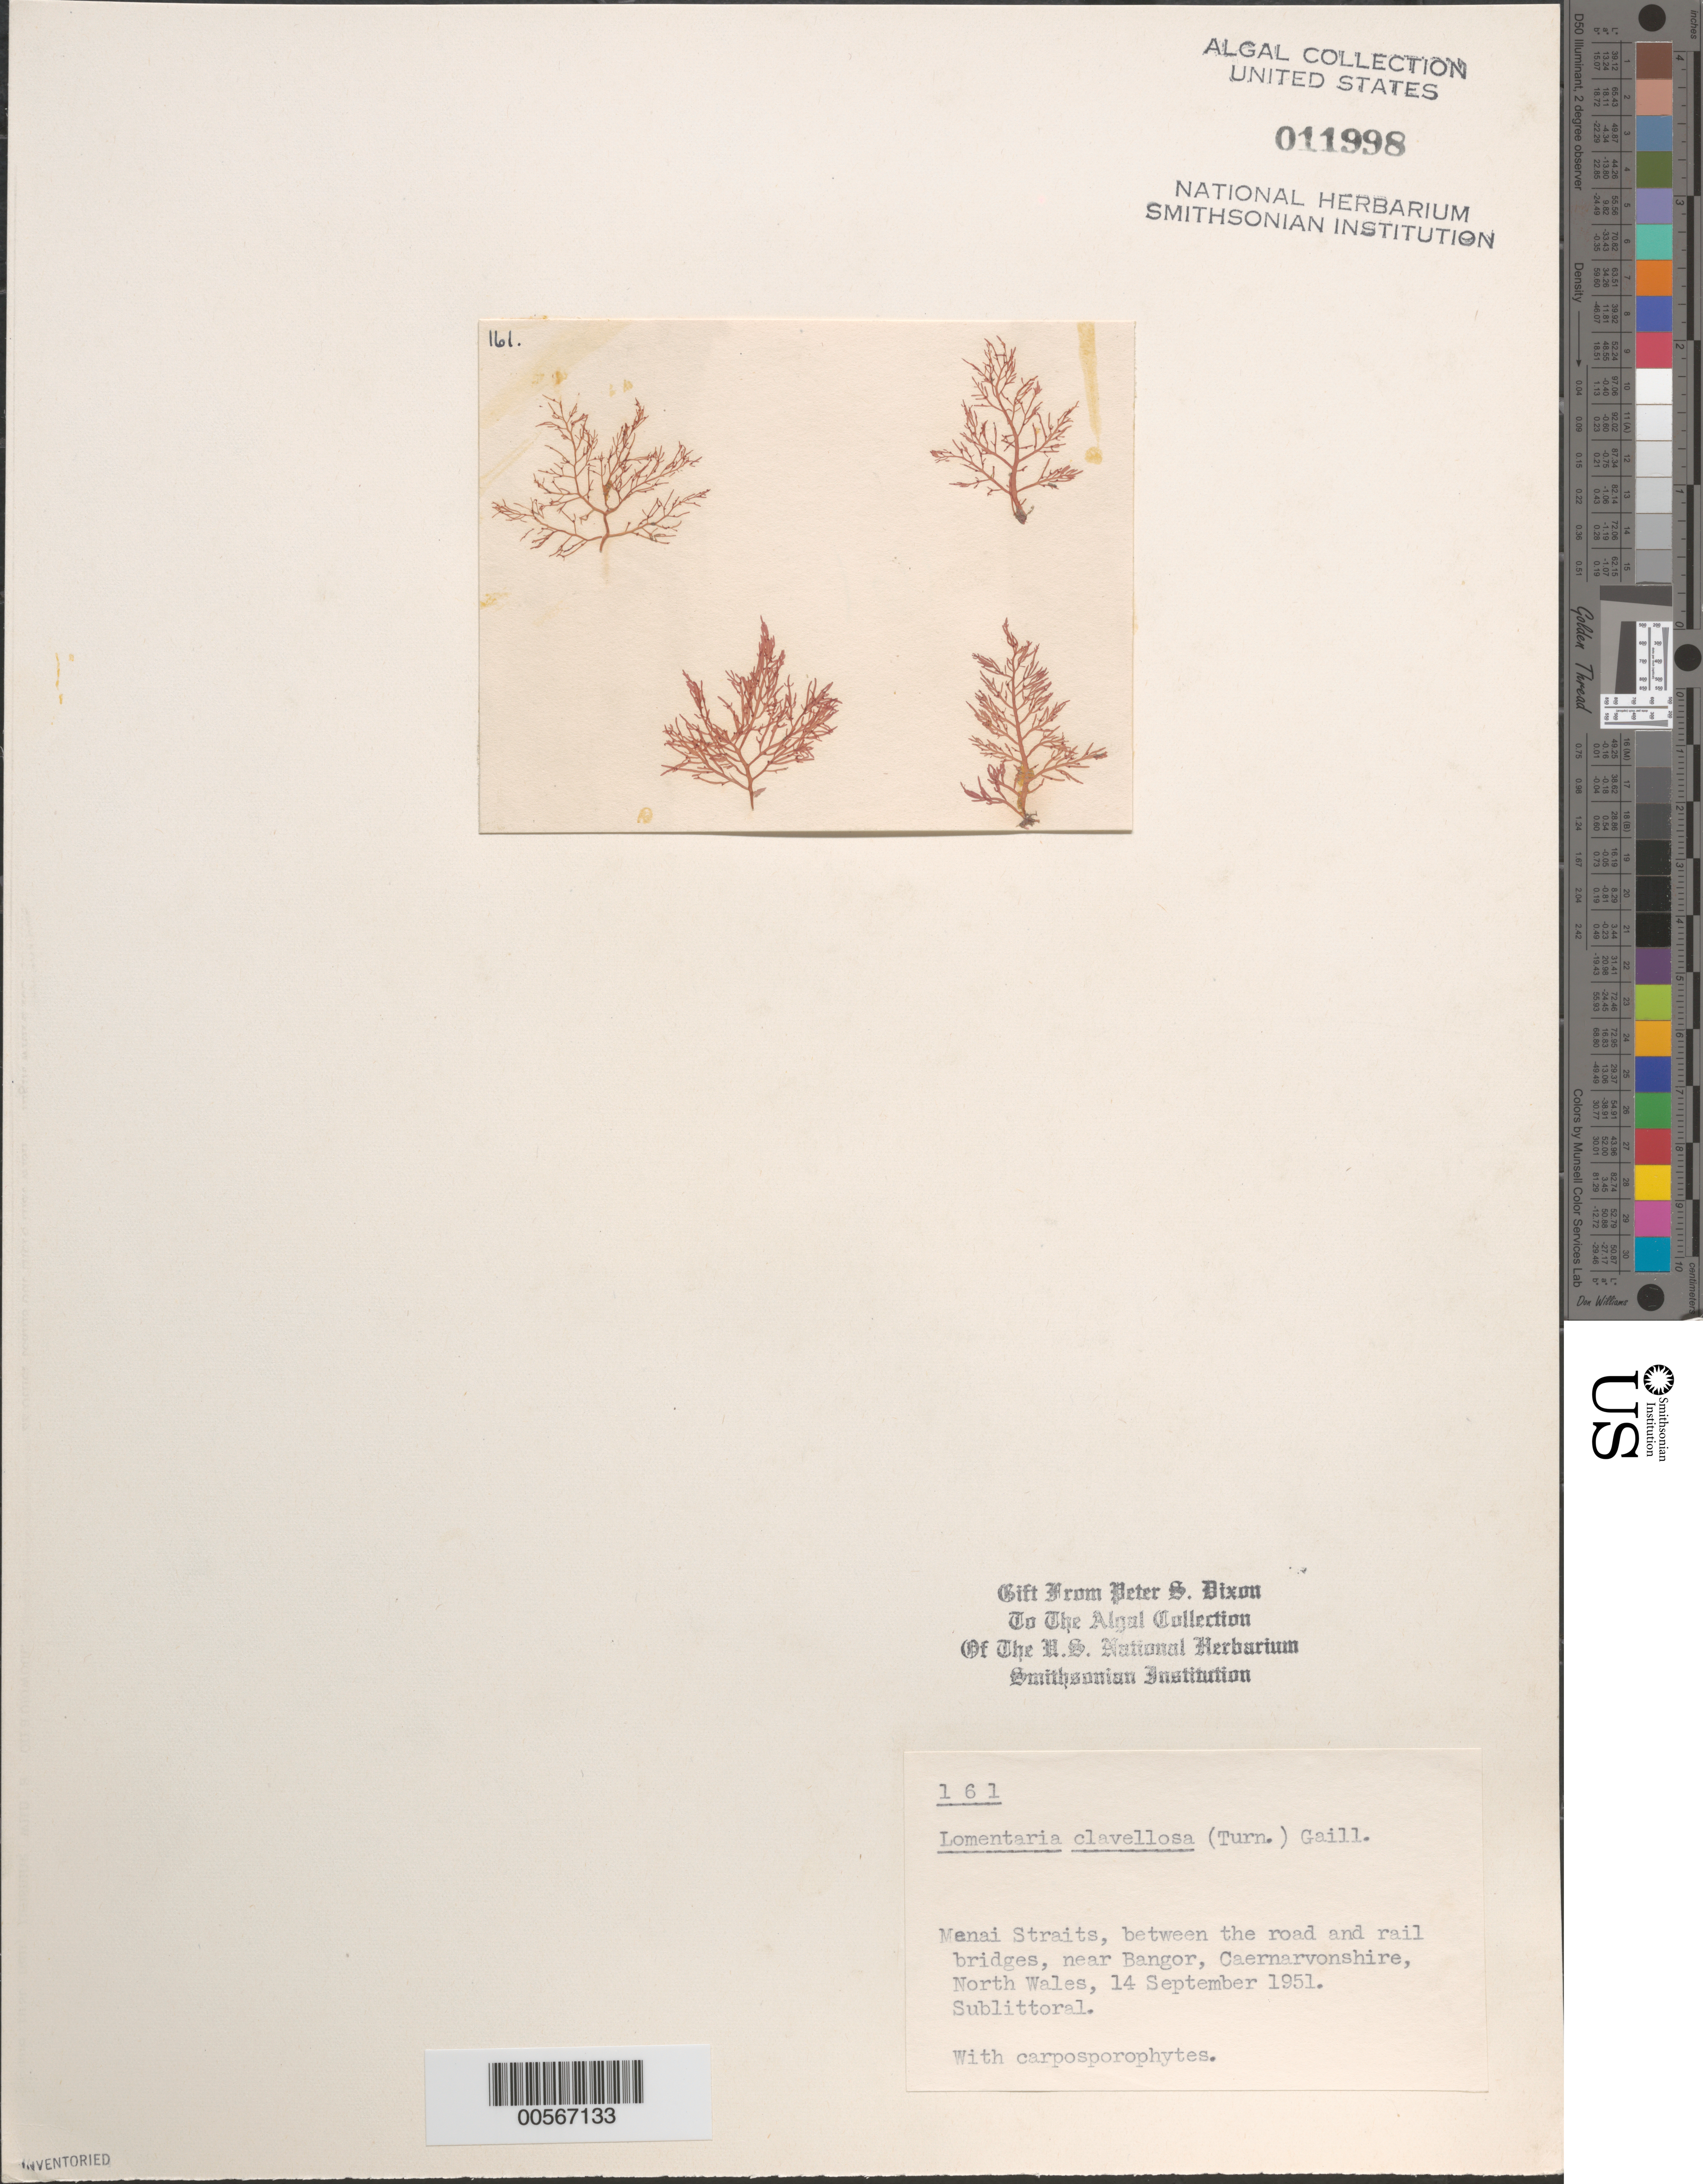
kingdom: Plantae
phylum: Rhodophyta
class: Florideophyceae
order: Rhodymeniales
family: Lomentariaceae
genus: Lomentaria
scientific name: Lomentaria clavellosa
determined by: Dixon, P. S.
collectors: P. S. Dixon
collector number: PSD 161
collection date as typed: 14 Sep 1951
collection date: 1951-09-14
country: United Kingdom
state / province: Wales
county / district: Gwynedd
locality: Menai Straits, near Bangor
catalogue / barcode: US 11998